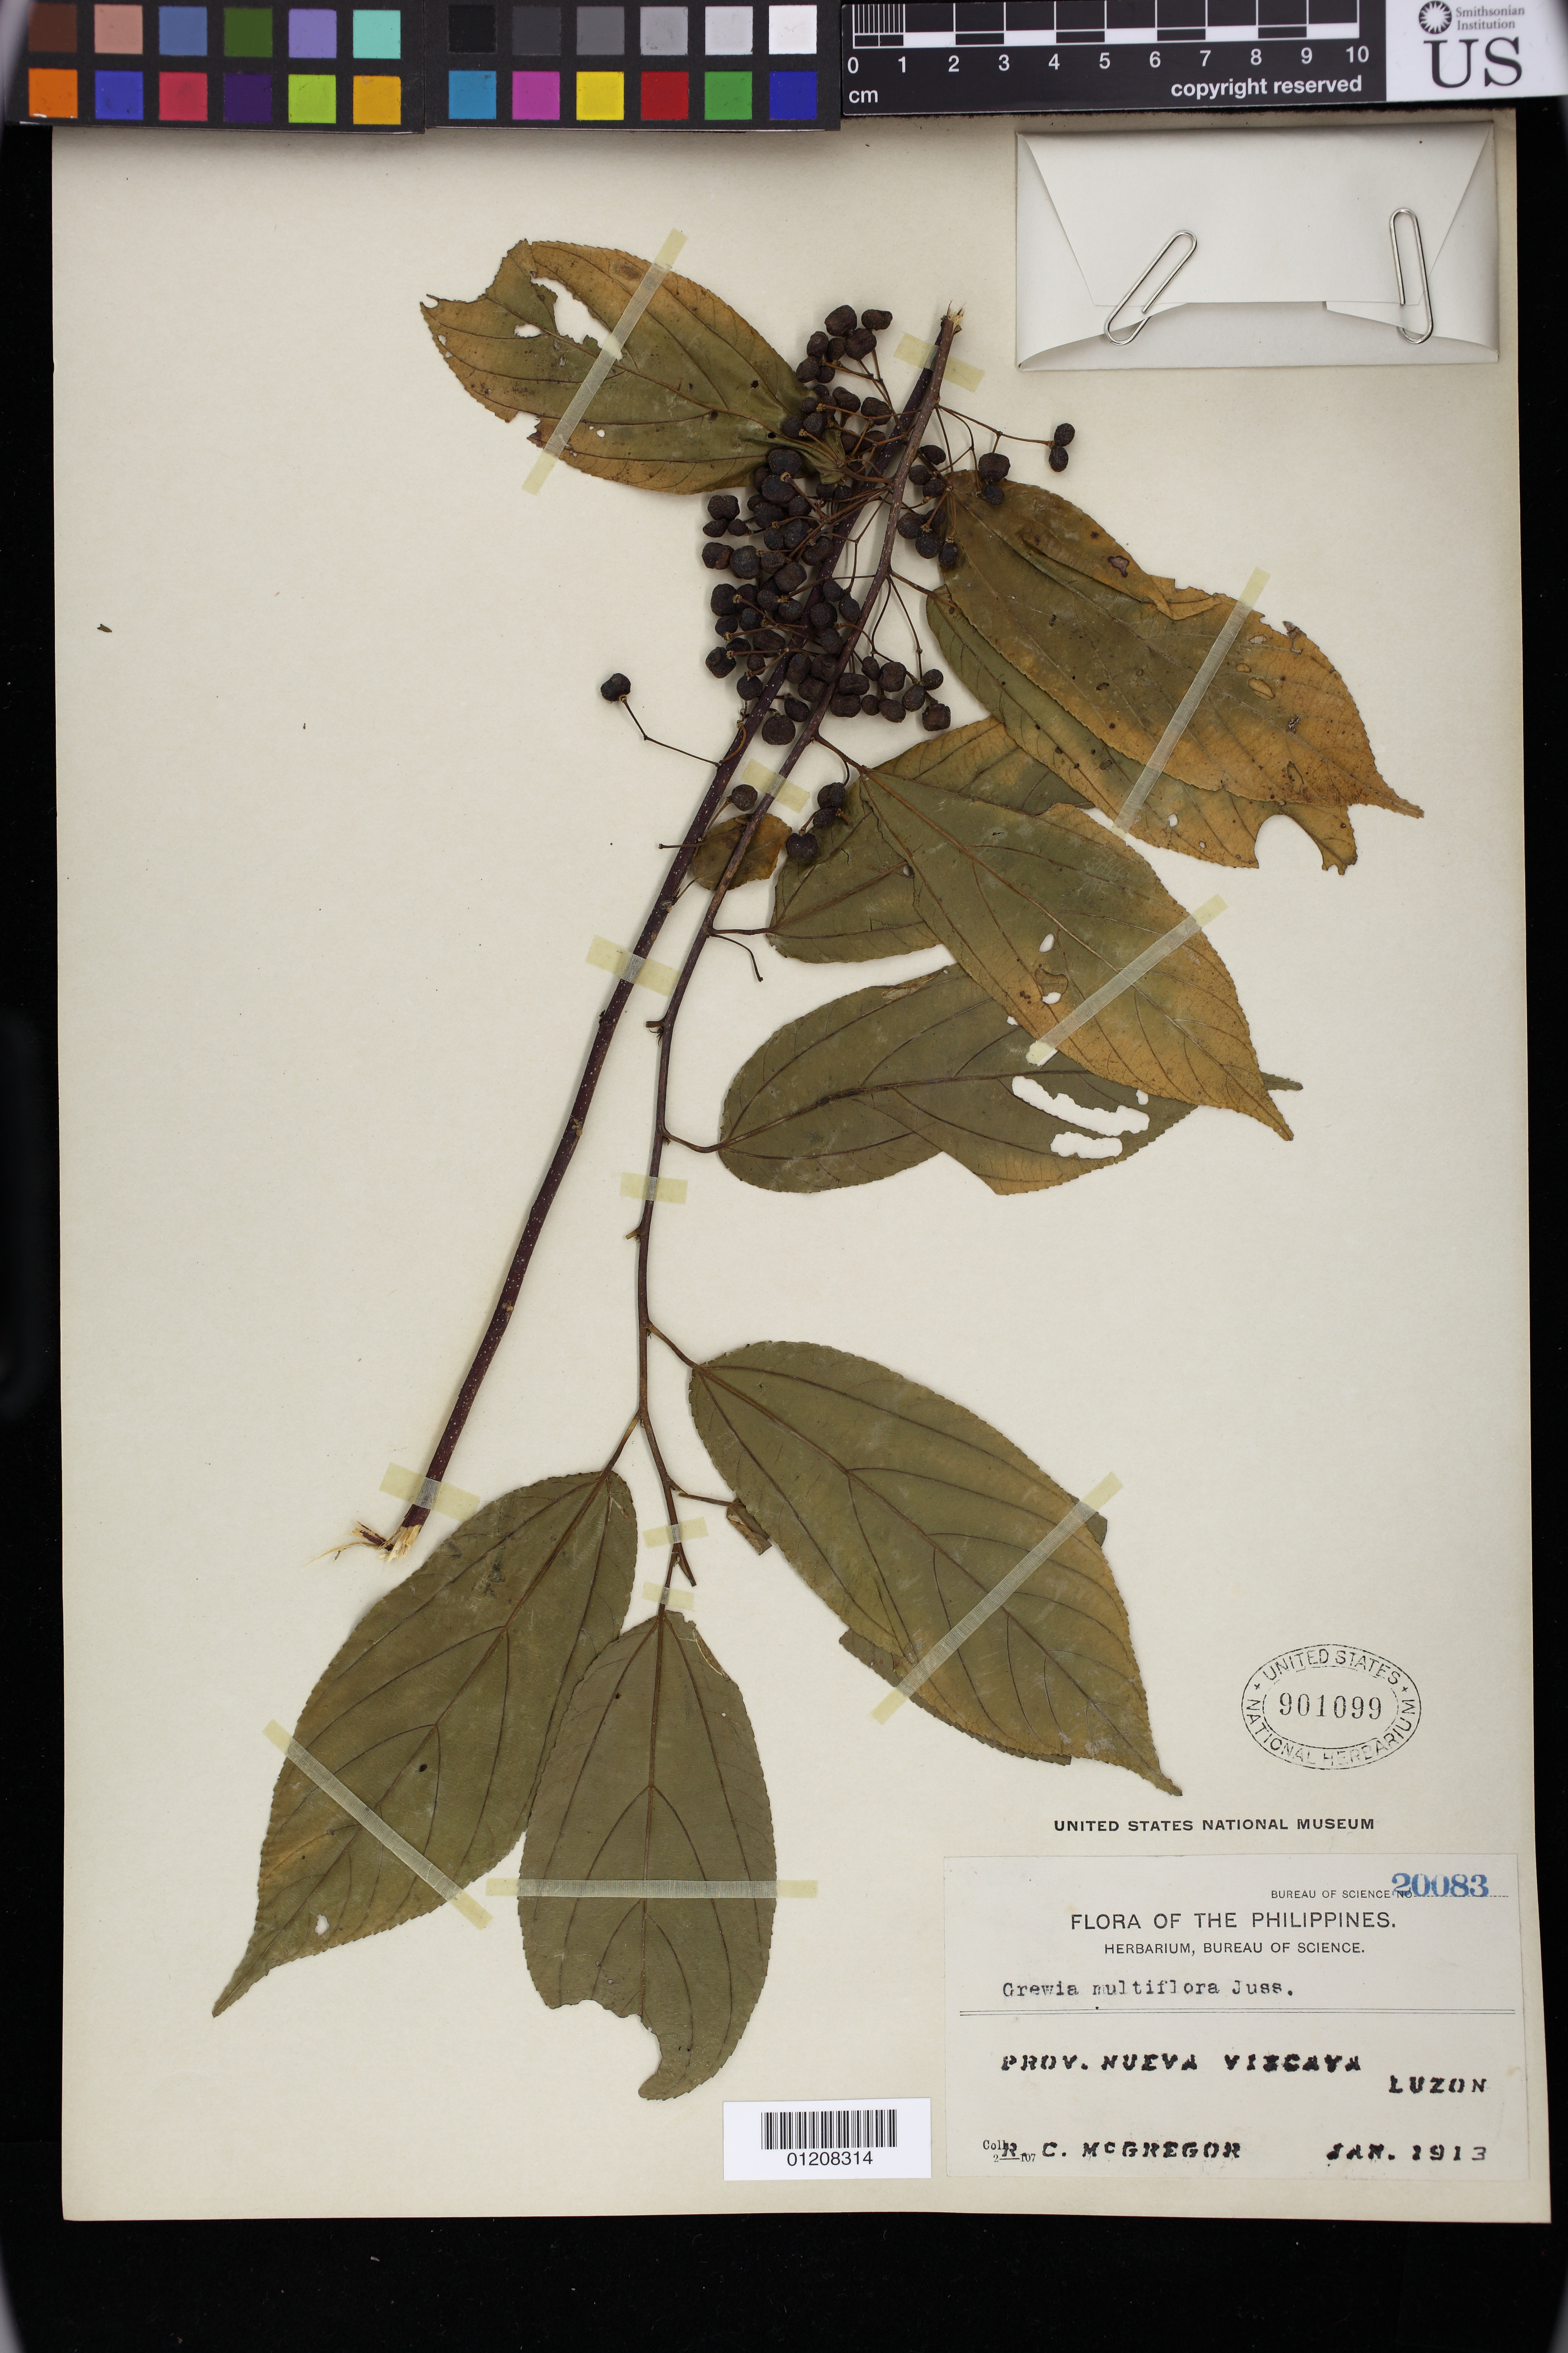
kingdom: Plantae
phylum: Tracheophyta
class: Magnoliopsida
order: Malvales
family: Malvaceae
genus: Grewia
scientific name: Grewia multiflora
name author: Juss.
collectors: R. C. McGregor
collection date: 1913-01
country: Philippines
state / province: Cagayan Valley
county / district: Nueva Vizcaya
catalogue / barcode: US 901099